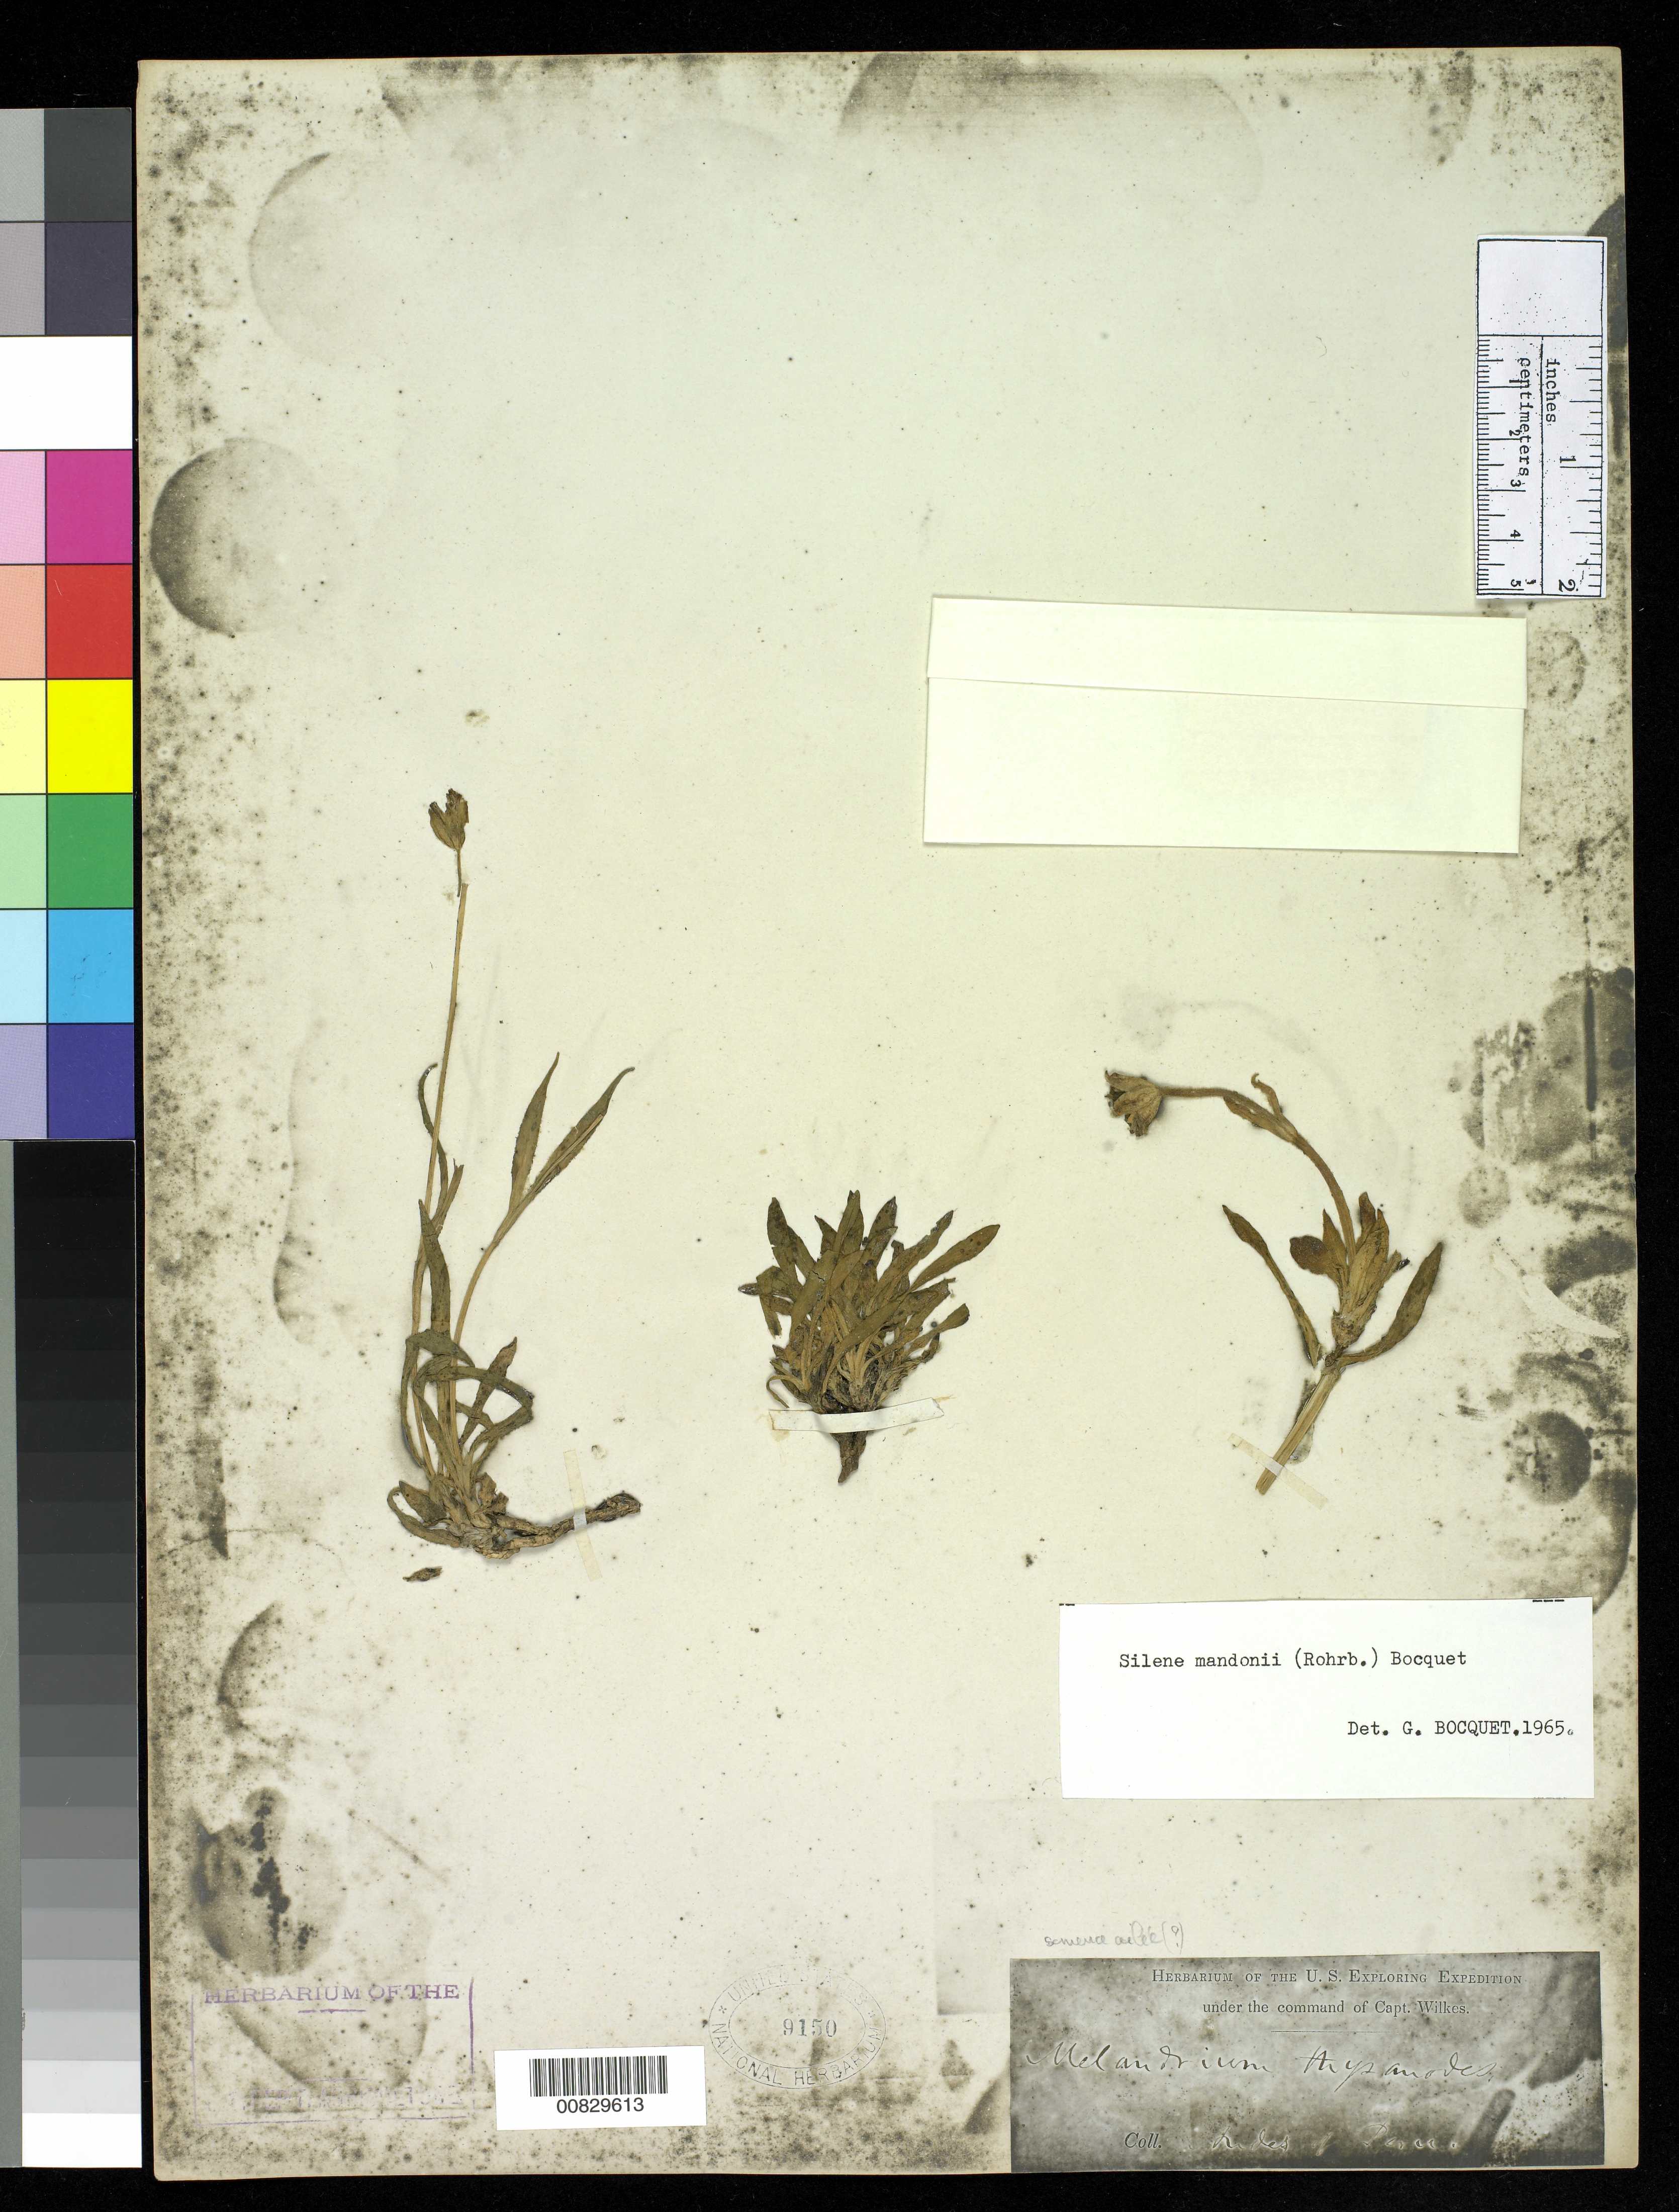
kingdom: Plantae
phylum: Tracheophyta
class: Magnoliopsida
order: Caryophyllales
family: Caryophyllaceae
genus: Silene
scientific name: Silene mandonii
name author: (Rohrb.) Bocquet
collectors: Wilkes Explor. Exped.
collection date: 1838/1842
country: Peru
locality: Andes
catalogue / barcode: US 9150